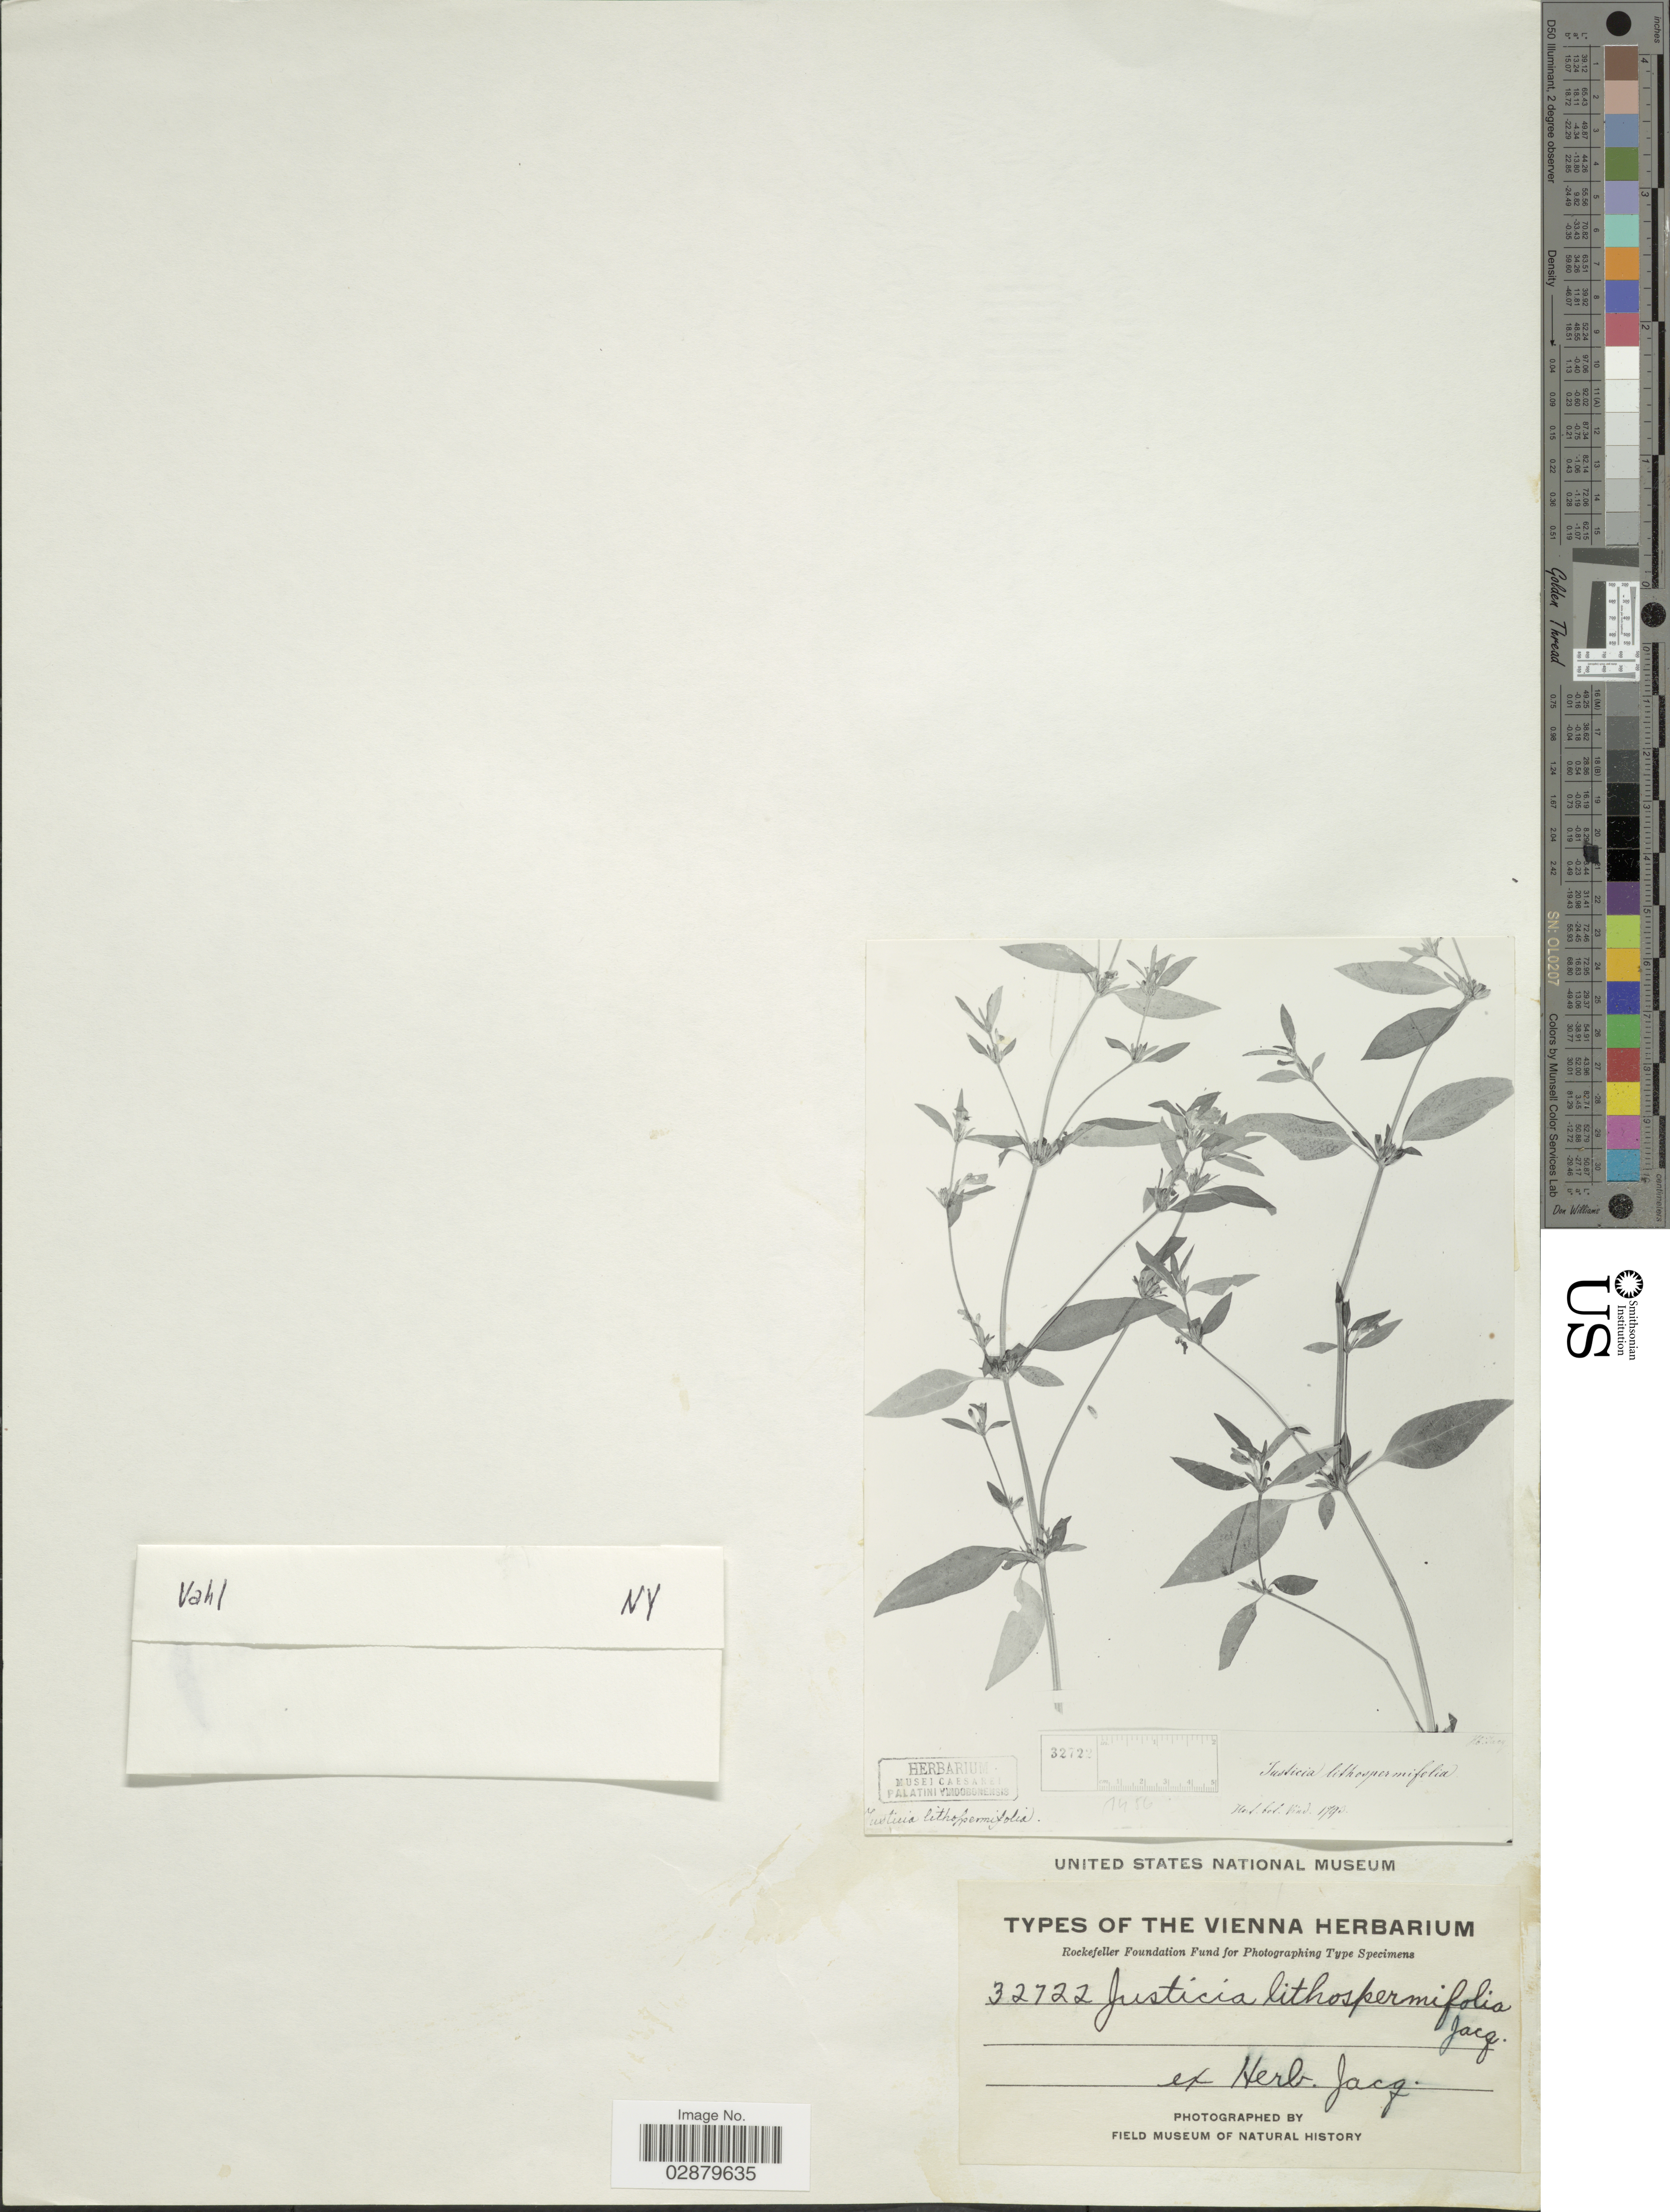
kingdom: Plantae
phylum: Tracheophyta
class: Magnoliopsida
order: Lamiales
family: Acanthaceae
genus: Justicia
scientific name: Justicia lithospermifolia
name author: Jacq.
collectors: Ex herb. Jacq.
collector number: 32722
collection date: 1790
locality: Hort. bot. Vind.